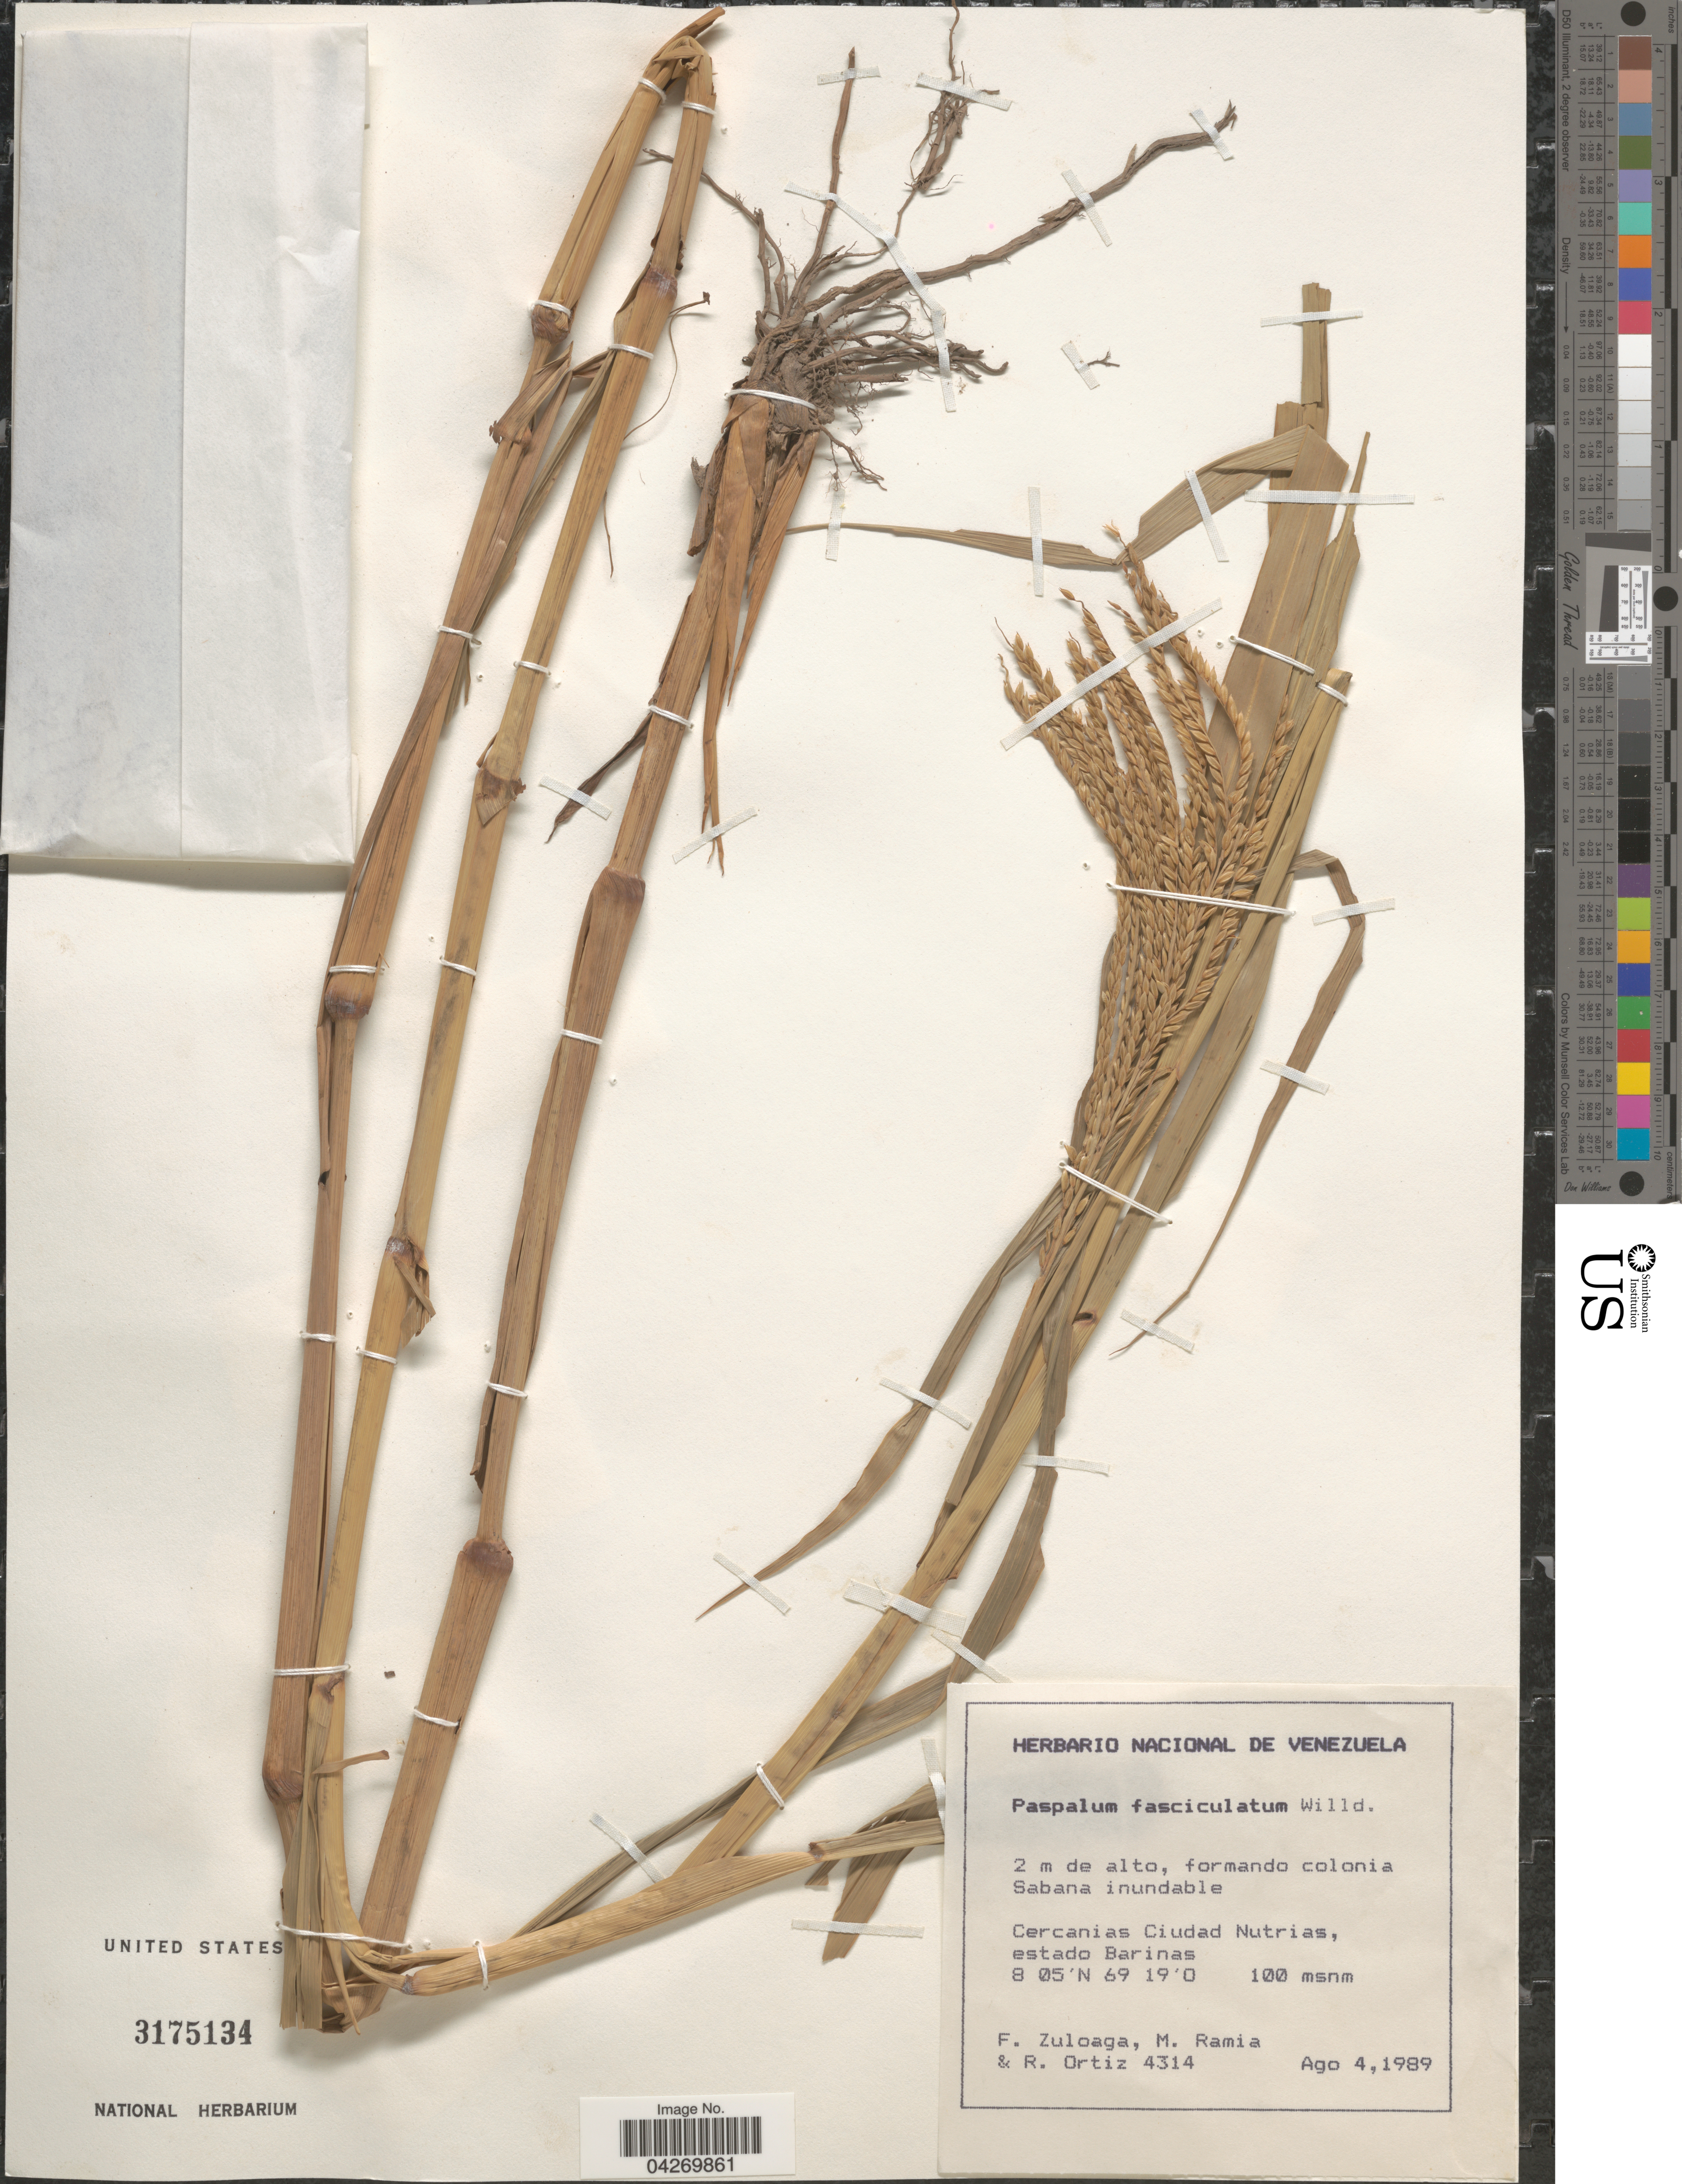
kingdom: Plantae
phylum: Tracheophyta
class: Liliopsida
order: Poales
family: Poaceae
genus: Paspalum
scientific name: Paspalum fasciculatum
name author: Willd. ex Flüggé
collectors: F. Zuloaga, M. Ramia & R. Ortiz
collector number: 4314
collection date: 1989-08-04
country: Venezuela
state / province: Barinas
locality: Cercanias Ciudad Nutrias, estado Barinas.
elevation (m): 100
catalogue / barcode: US 3175134